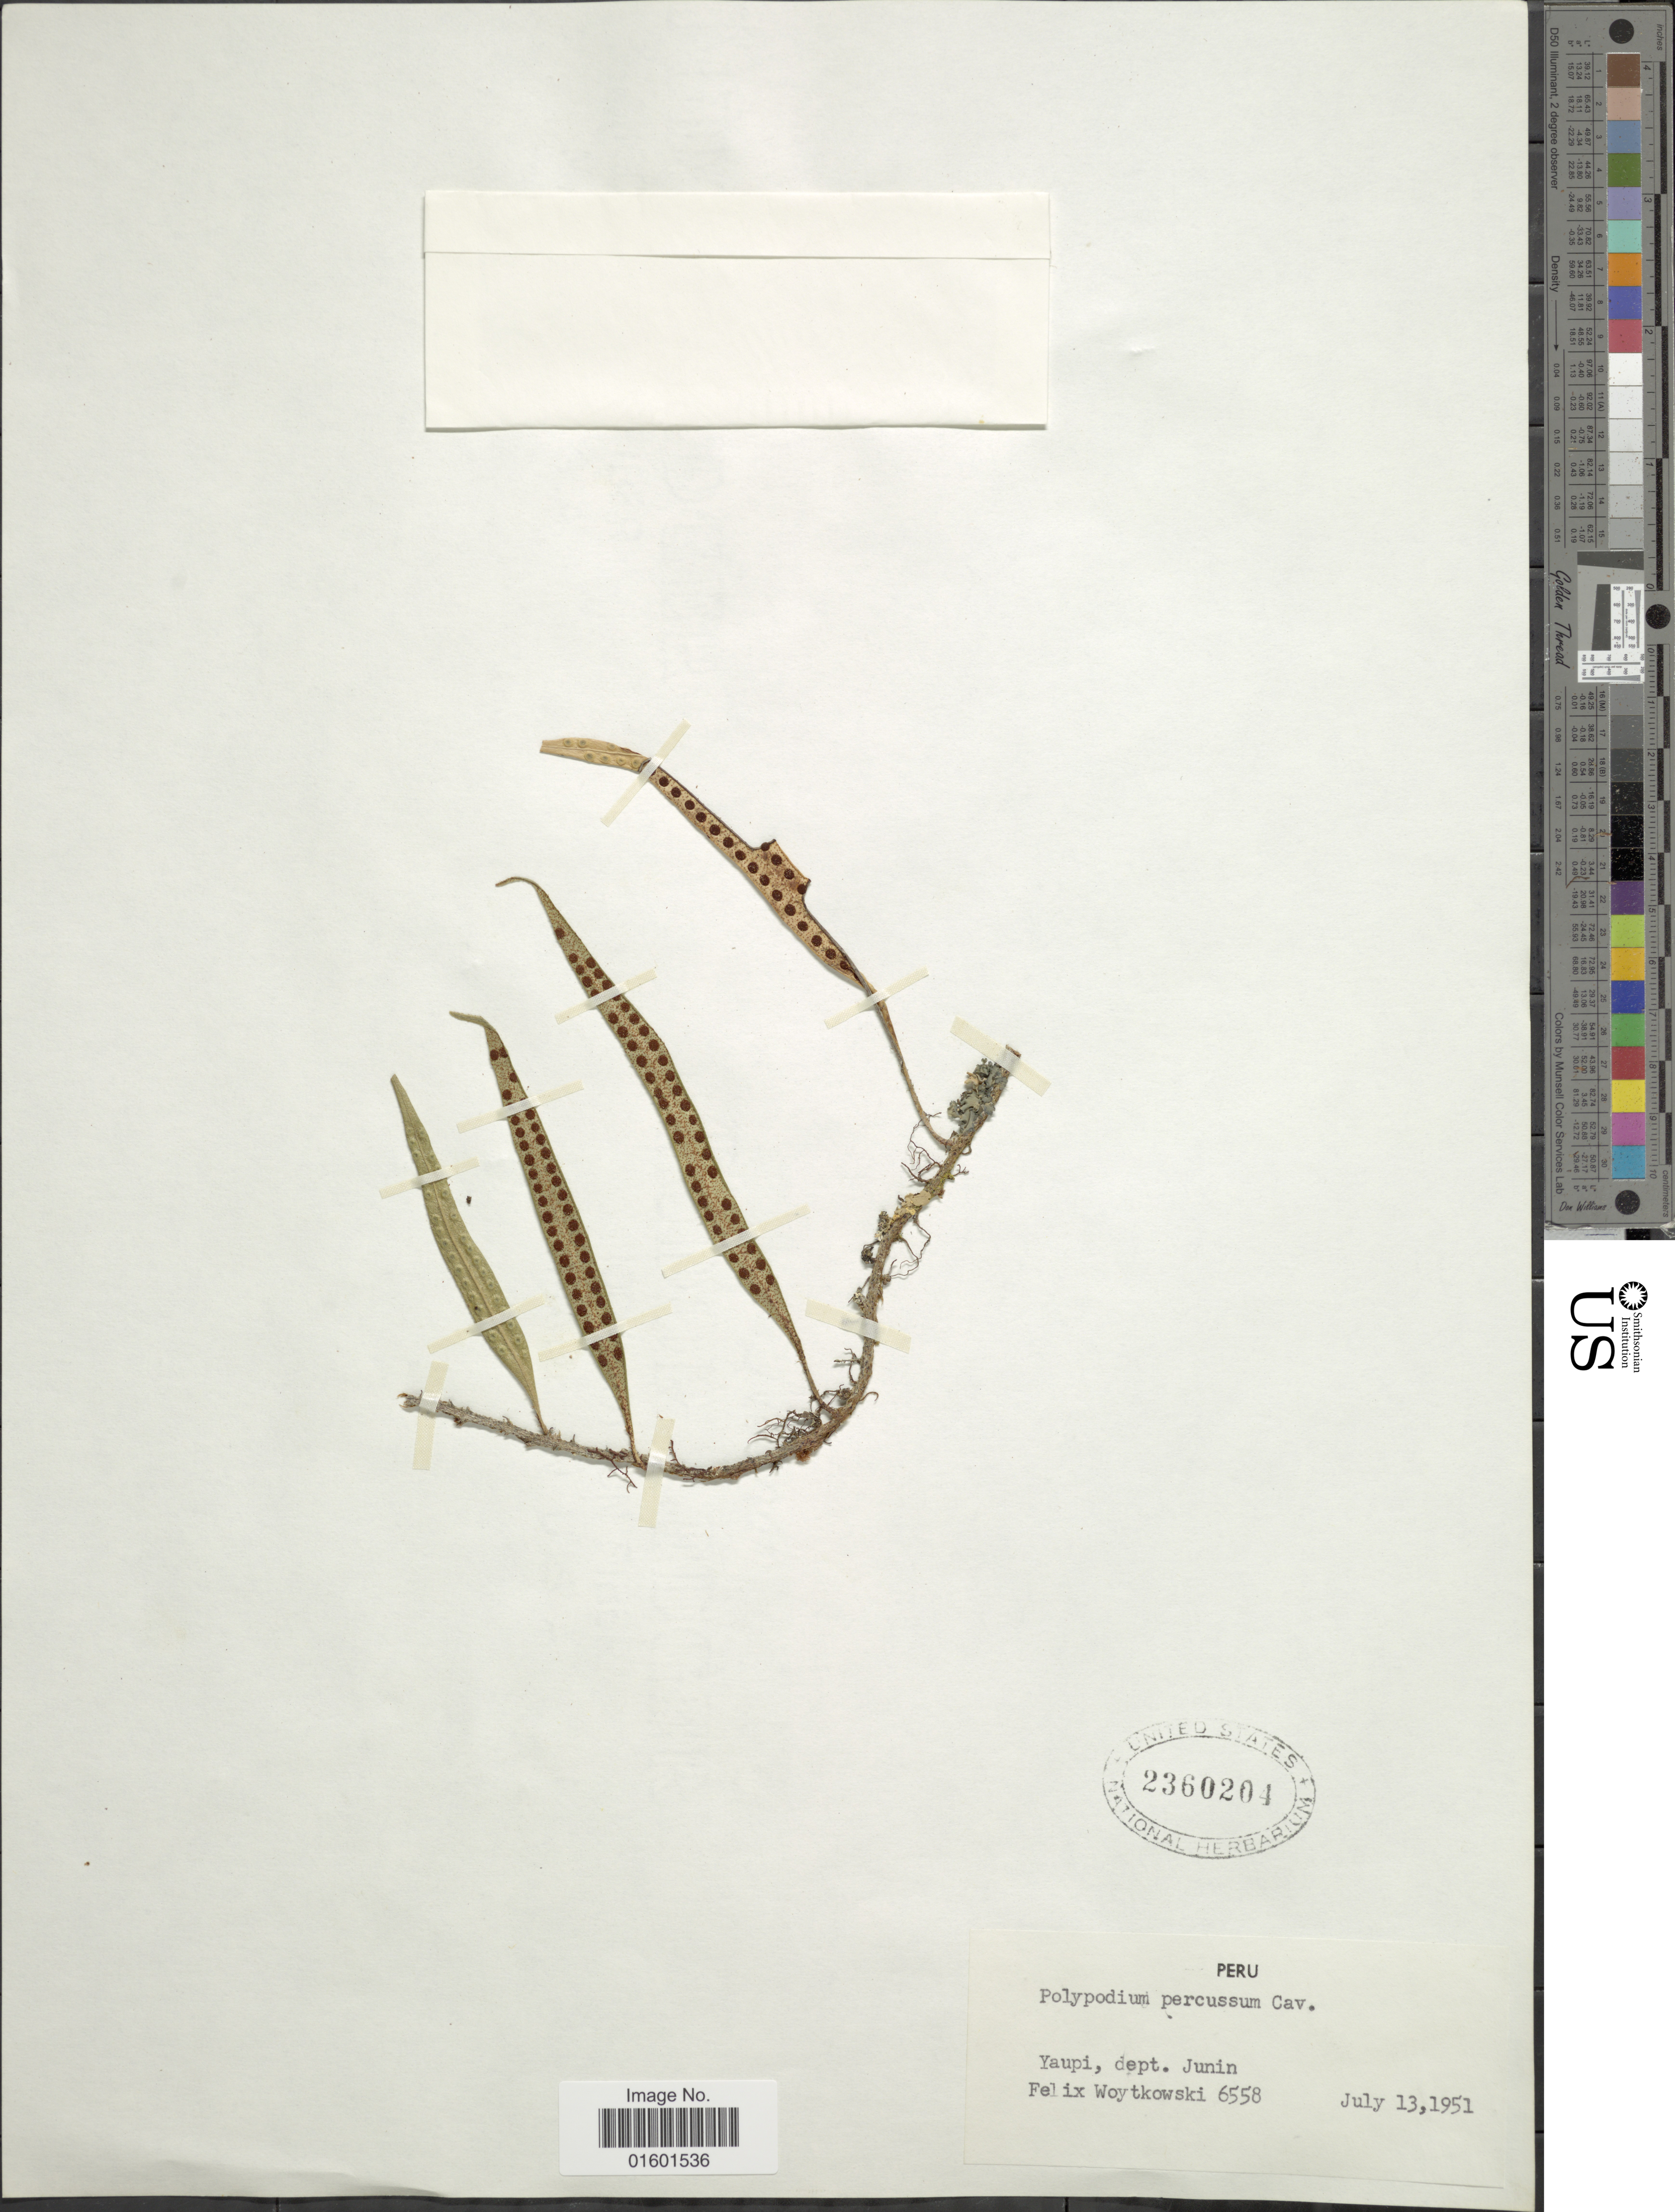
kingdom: Plantae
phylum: Tracheophyta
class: Polypodiopsida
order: Polypodiales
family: Polypodiaceae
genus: Microgramma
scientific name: Microgramma percussa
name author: (Cav.) de la Sota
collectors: F. Woytkowski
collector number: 6558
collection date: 1951-07-13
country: Peru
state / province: Junín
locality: Yaupi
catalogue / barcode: US 2360204